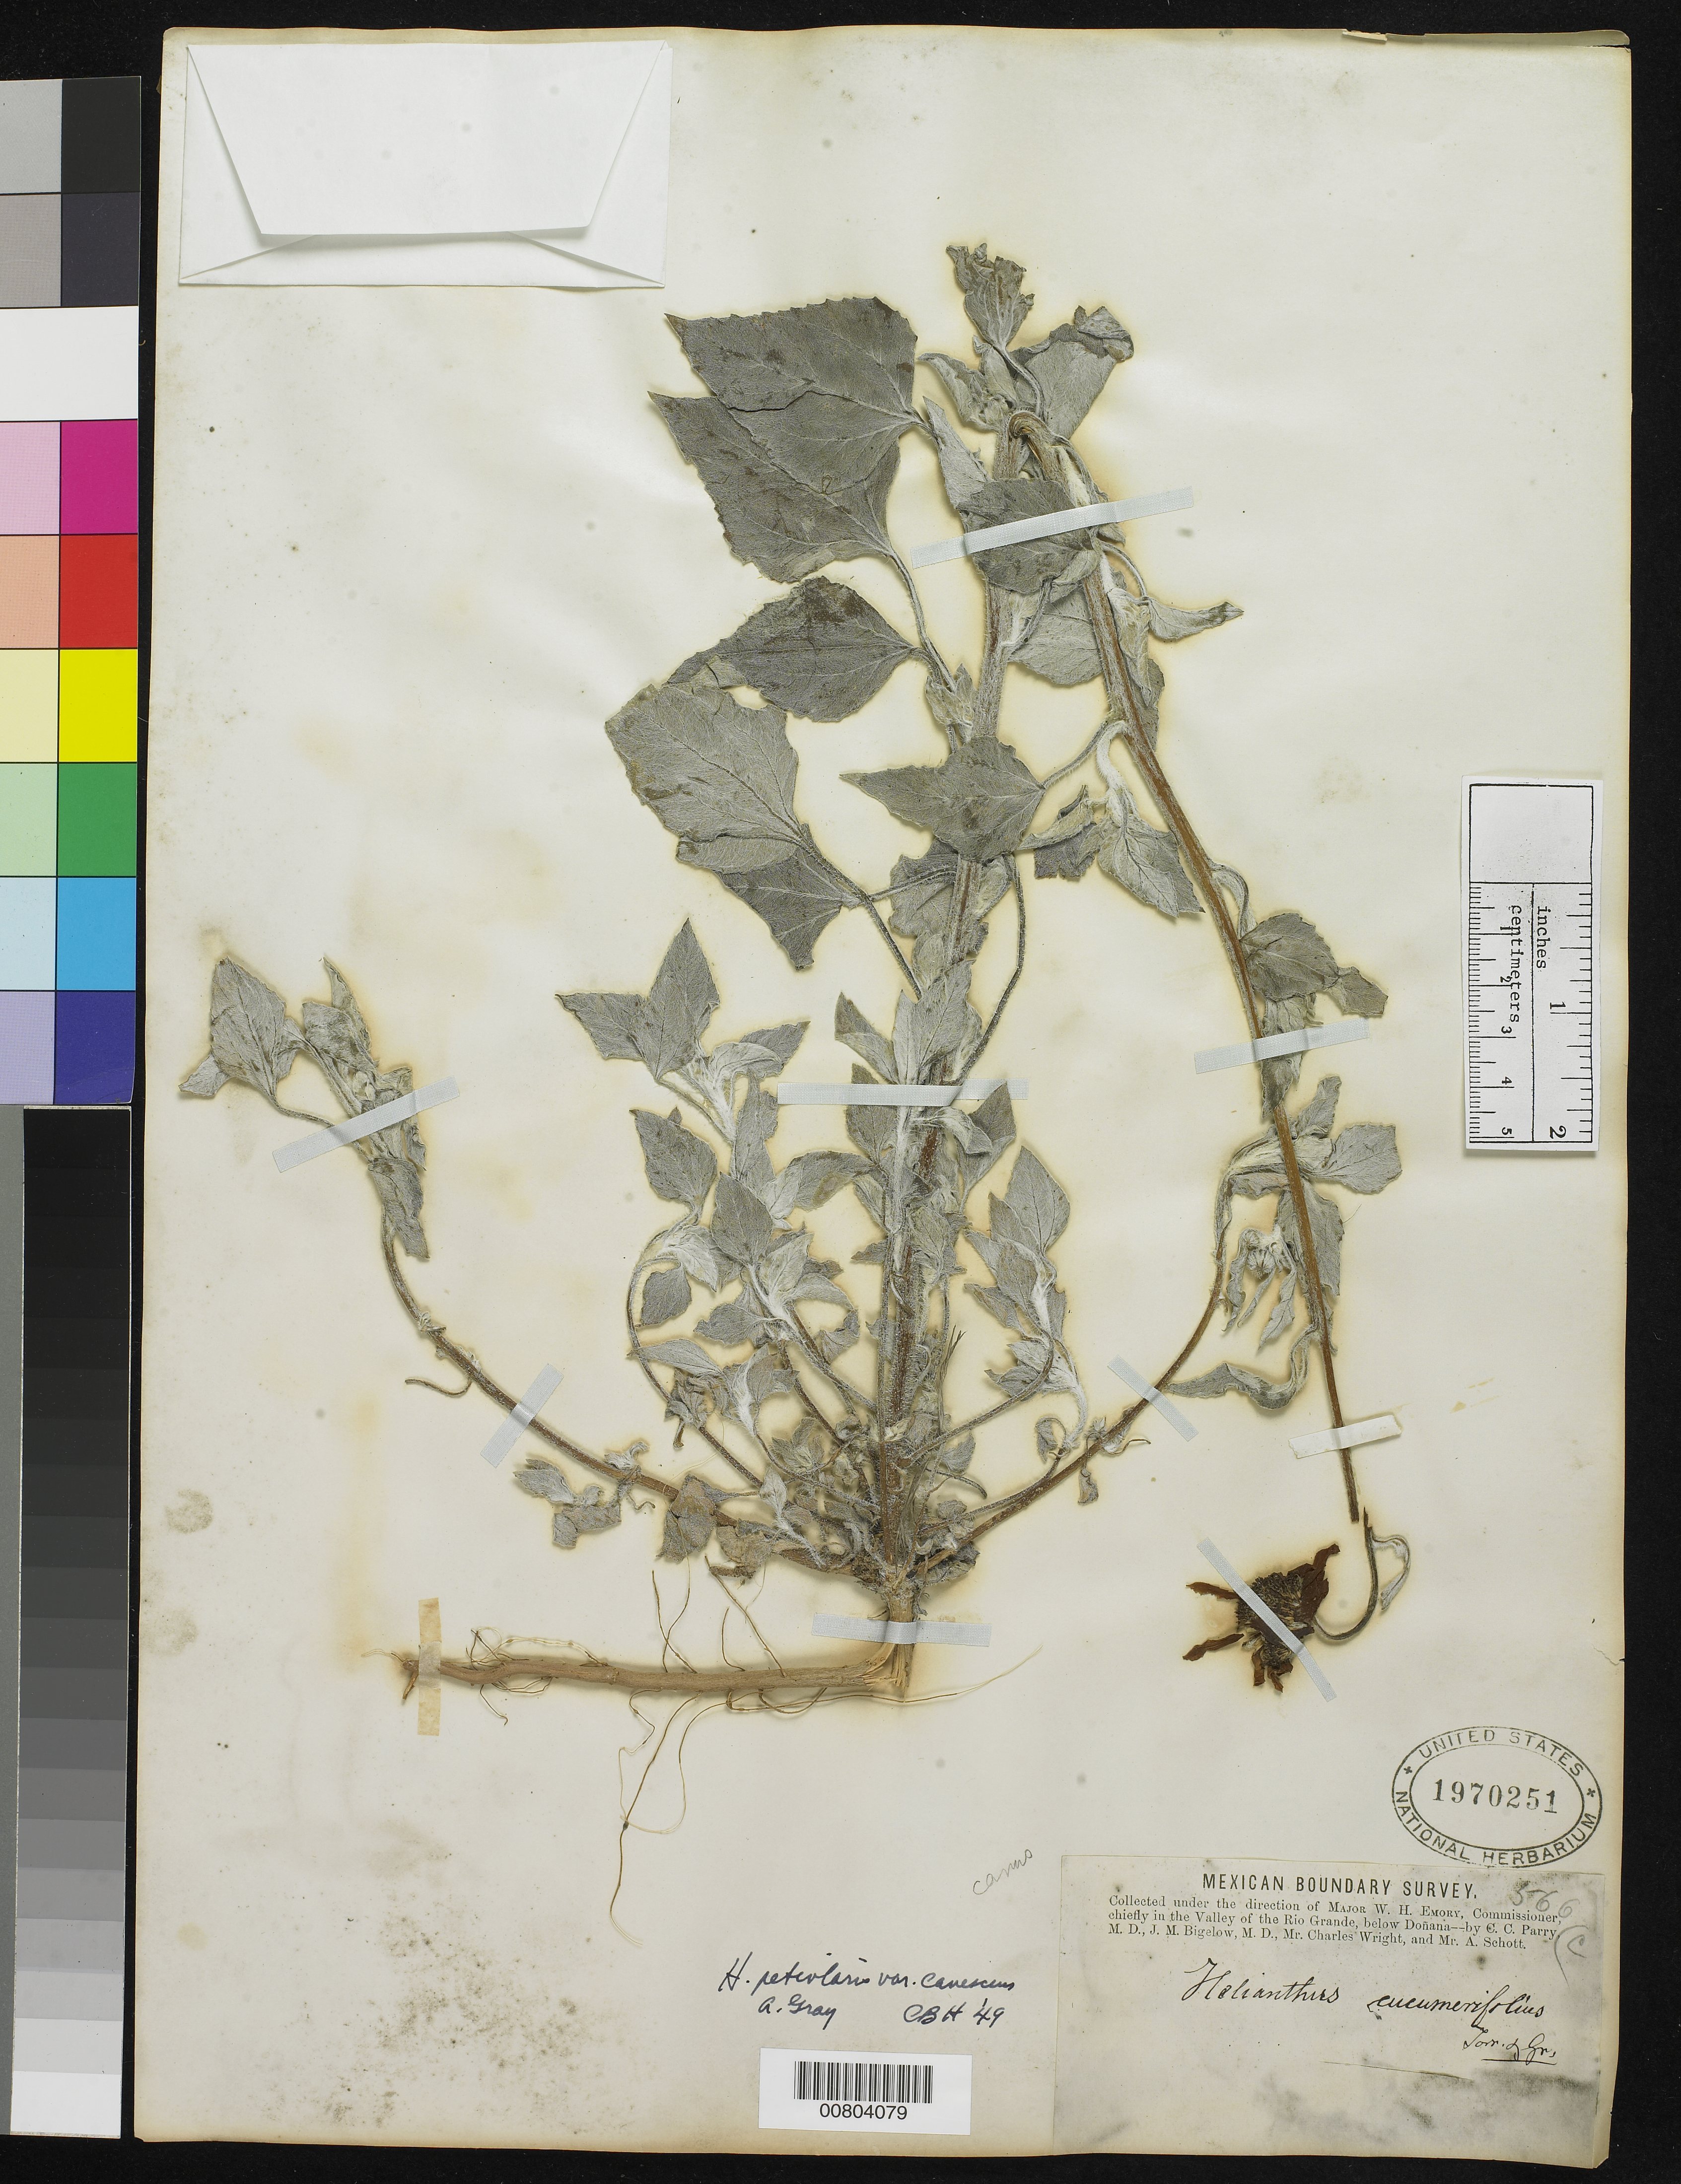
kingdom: Plantae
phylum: Tracheophyta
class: Magnoliopsida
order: Asterales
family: Asteraceae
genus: Helianthus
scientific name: Helianthus petiolaris var. canescens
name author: Nutt.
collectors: C. C. Parry, J. M. Bigelow, C. Wright & A. C. V. Schott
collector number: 566 c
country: United States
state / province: New Mexico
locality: Valley of the Rio Grande, below Doñana, New Mexico.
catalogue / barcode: US 1970251